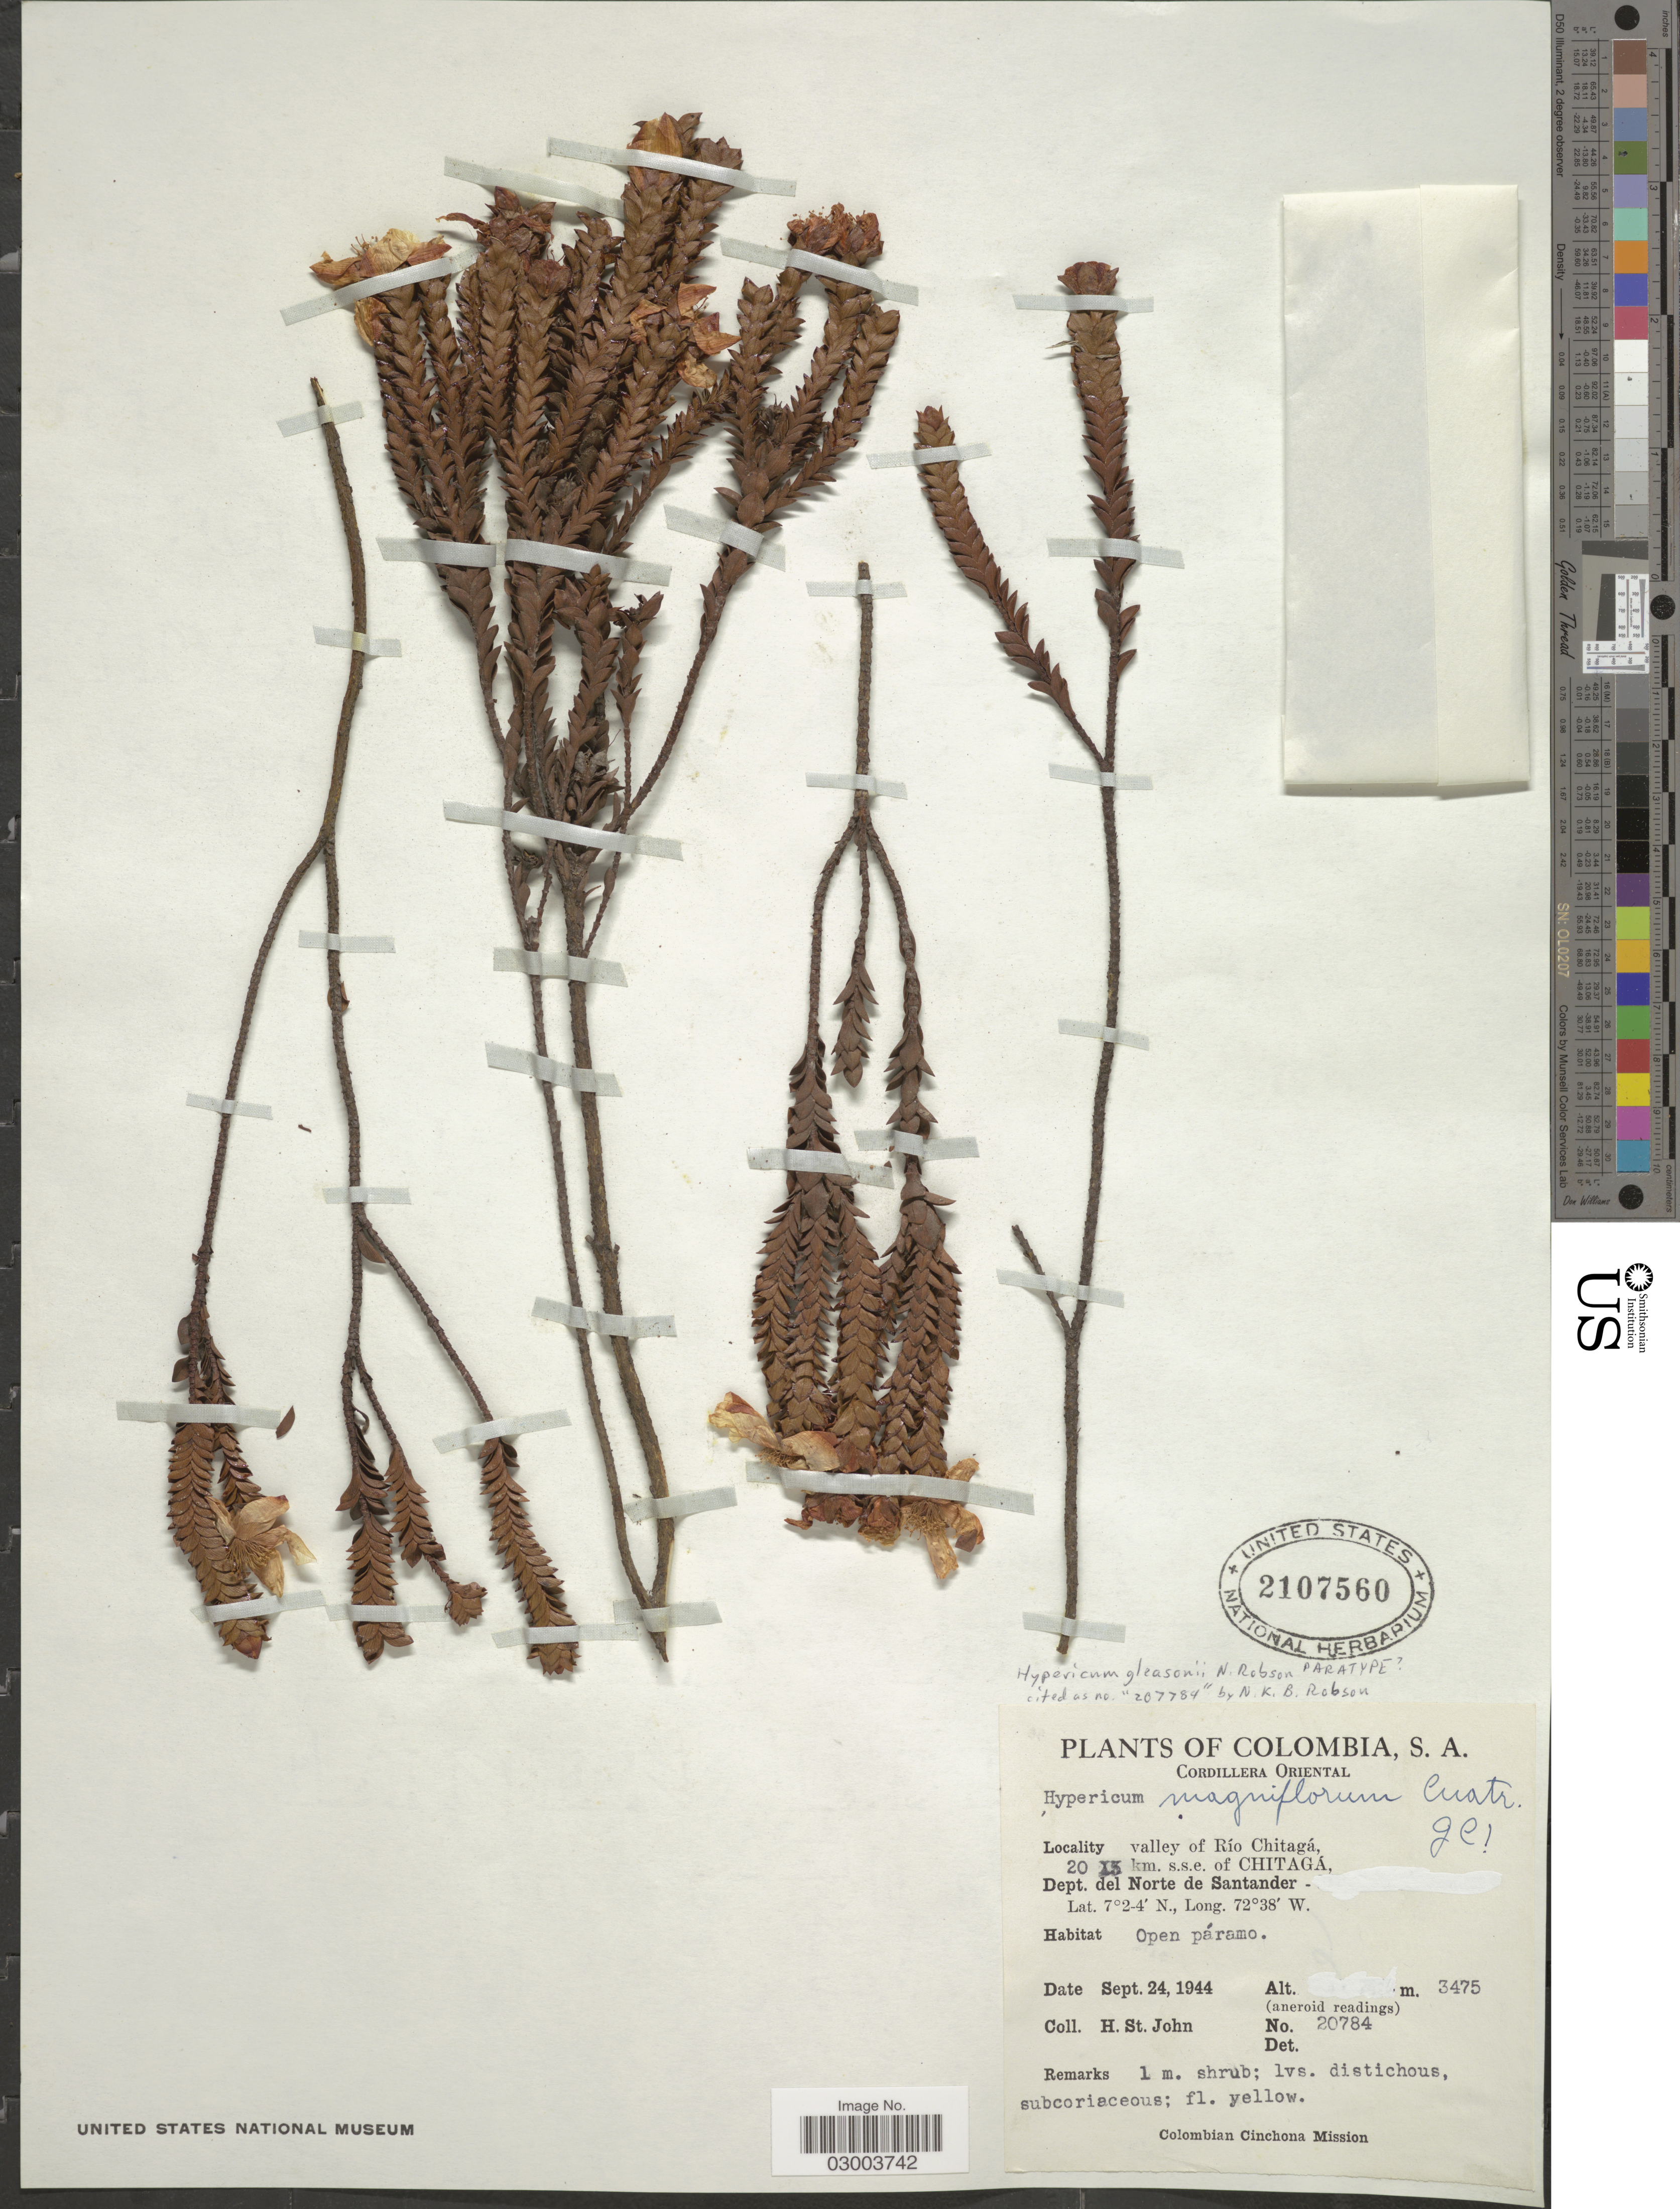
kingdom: Plantae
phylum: Tracheophyta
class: Magnoliopsida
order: Malpighiales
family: Hypericaceae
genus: Hypericum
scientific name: Hypericum gleasonii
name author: N. Robson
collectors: H. St. John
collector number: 20784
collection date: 1944-09-24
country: Colombia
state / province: Norte de Santander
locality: Cordillera Oriental, valley of Río Chitagá, 20 km. s.s.e. of Chitagá, Dept. del Norte de Santander.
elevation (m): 3475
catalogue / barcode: US 2107560